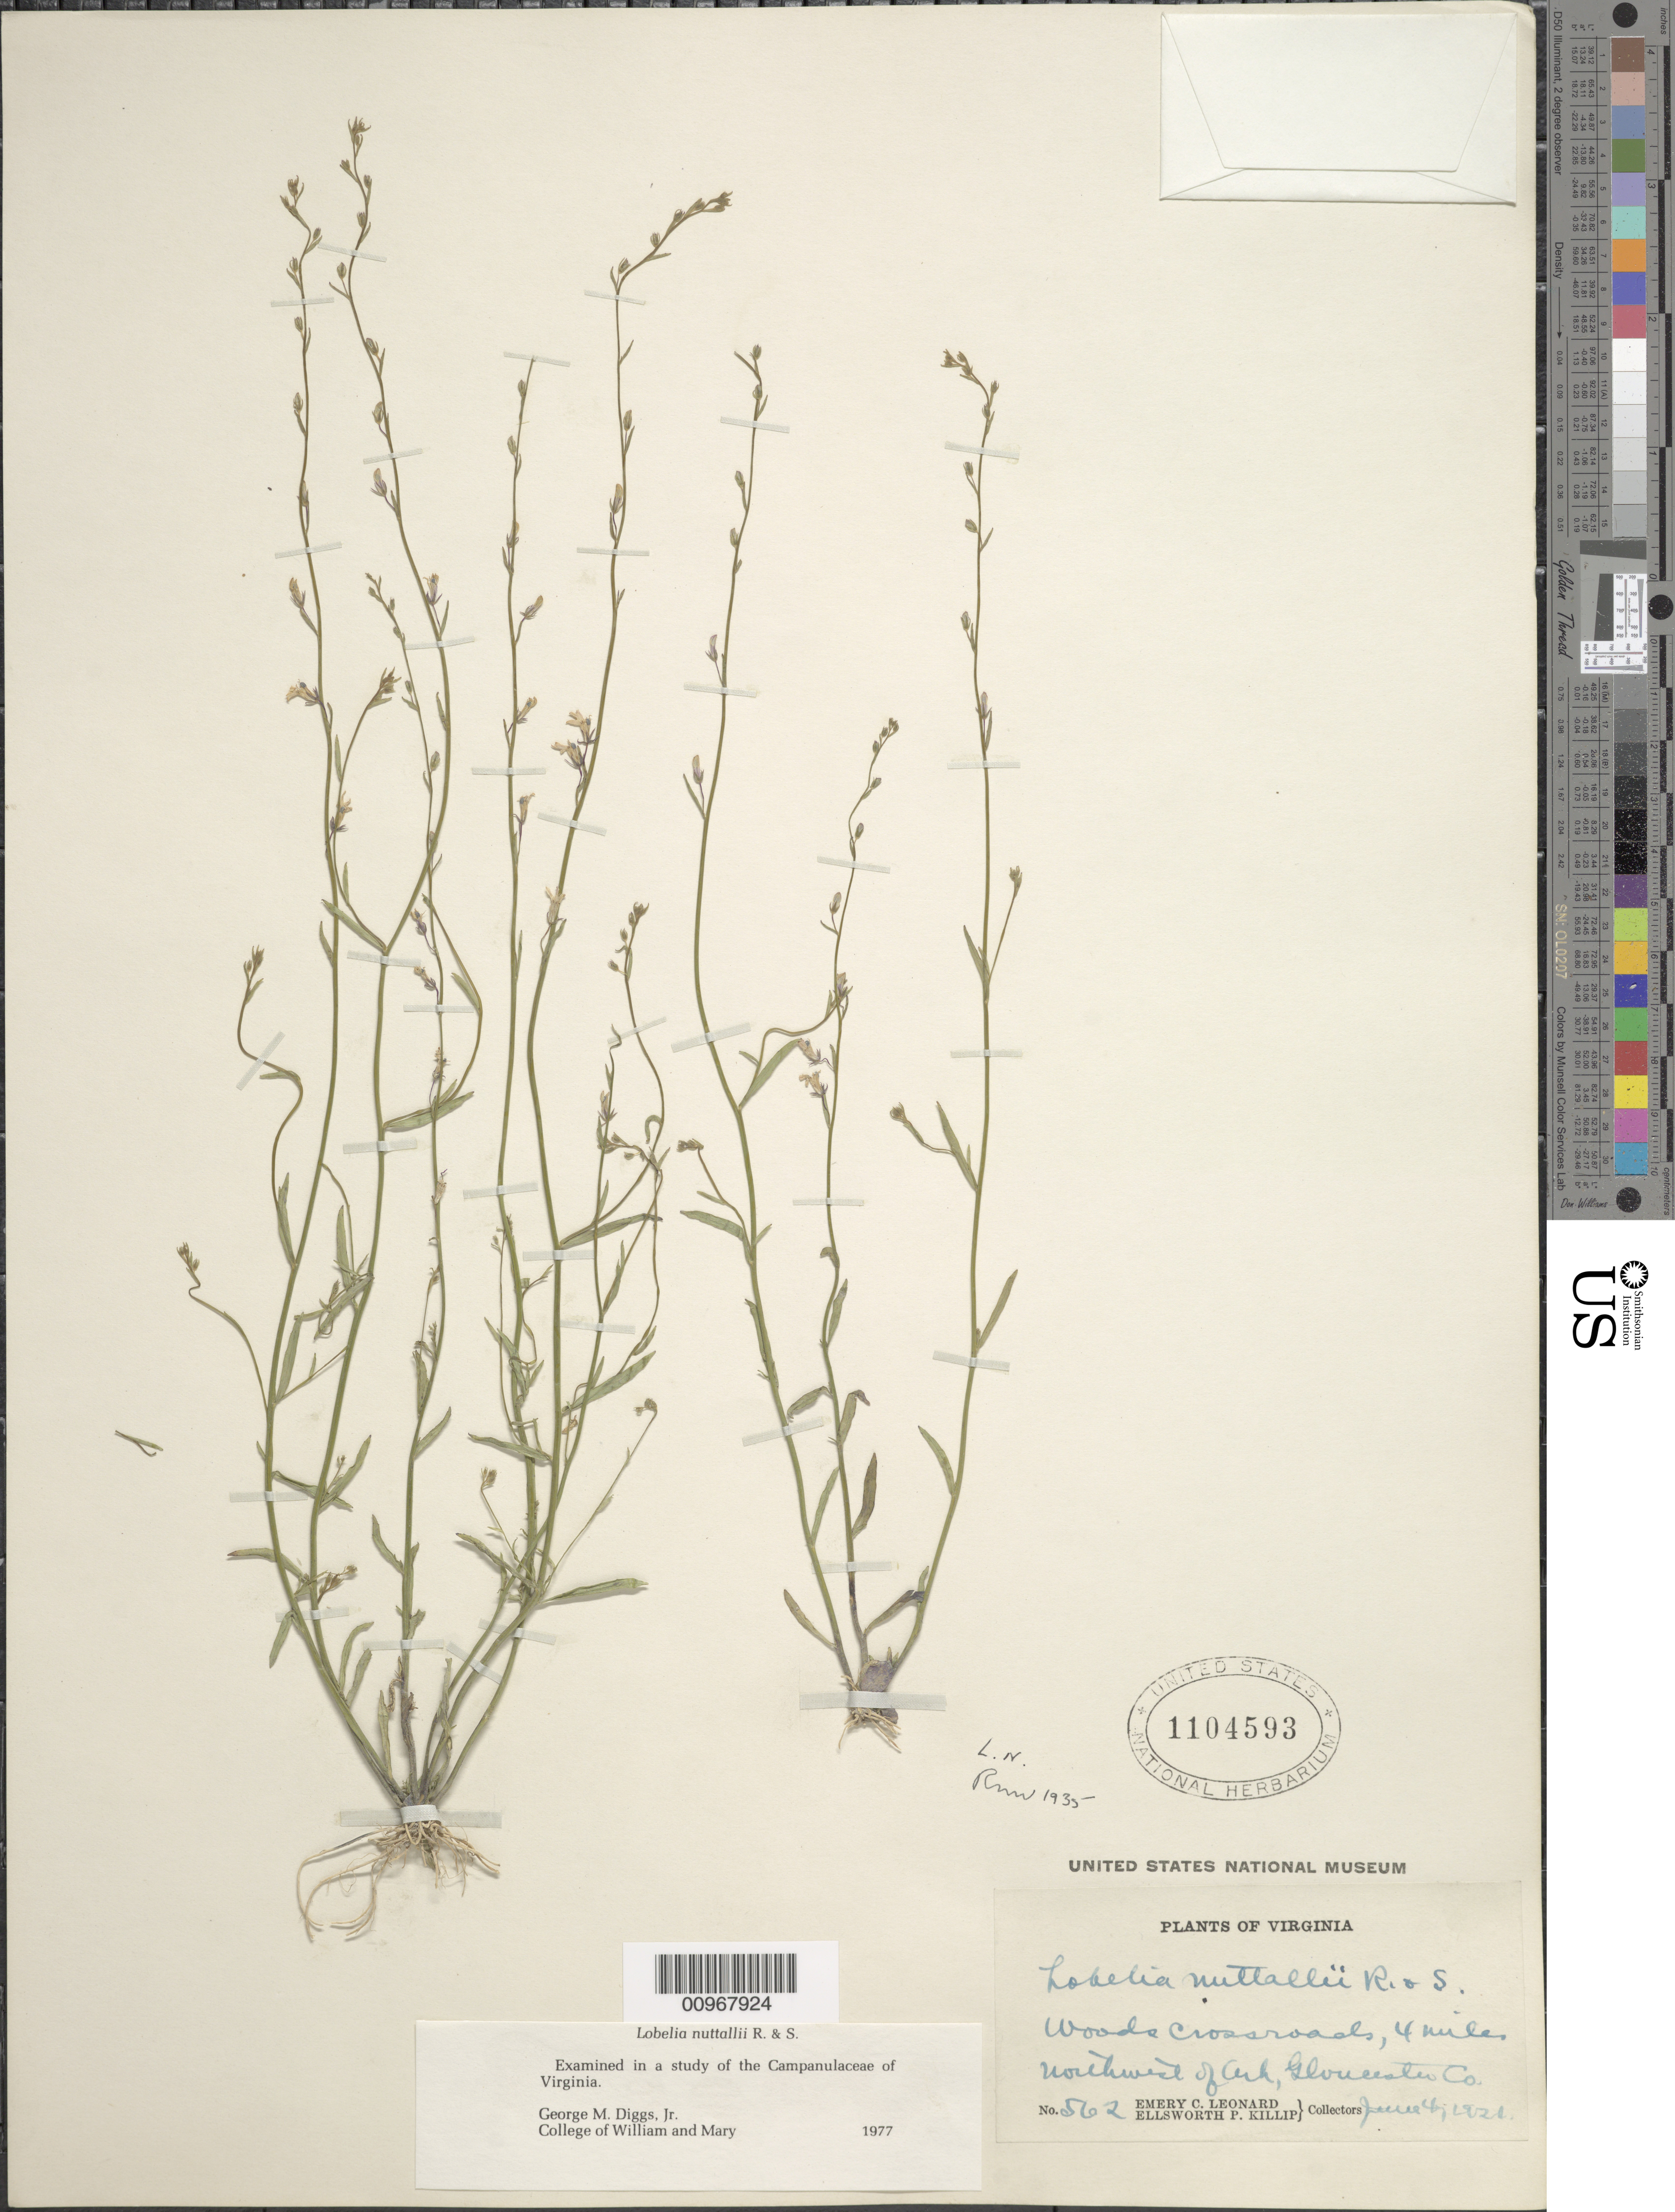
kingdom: Plantae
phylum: Tracheophyta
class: Magnoliopsida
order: Asterales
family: Campanulaceae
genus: Lobelia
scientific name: Lobelia nuttallii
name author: Schult.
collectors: E. C. Leonard & E. P. Killip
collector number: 562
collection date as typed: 04 Jun 1921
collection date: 1921-06-04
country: United States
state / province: Virginia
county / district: Gloucester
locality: Northwest of Ark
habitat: woods crossroads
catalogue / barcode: US 1104593